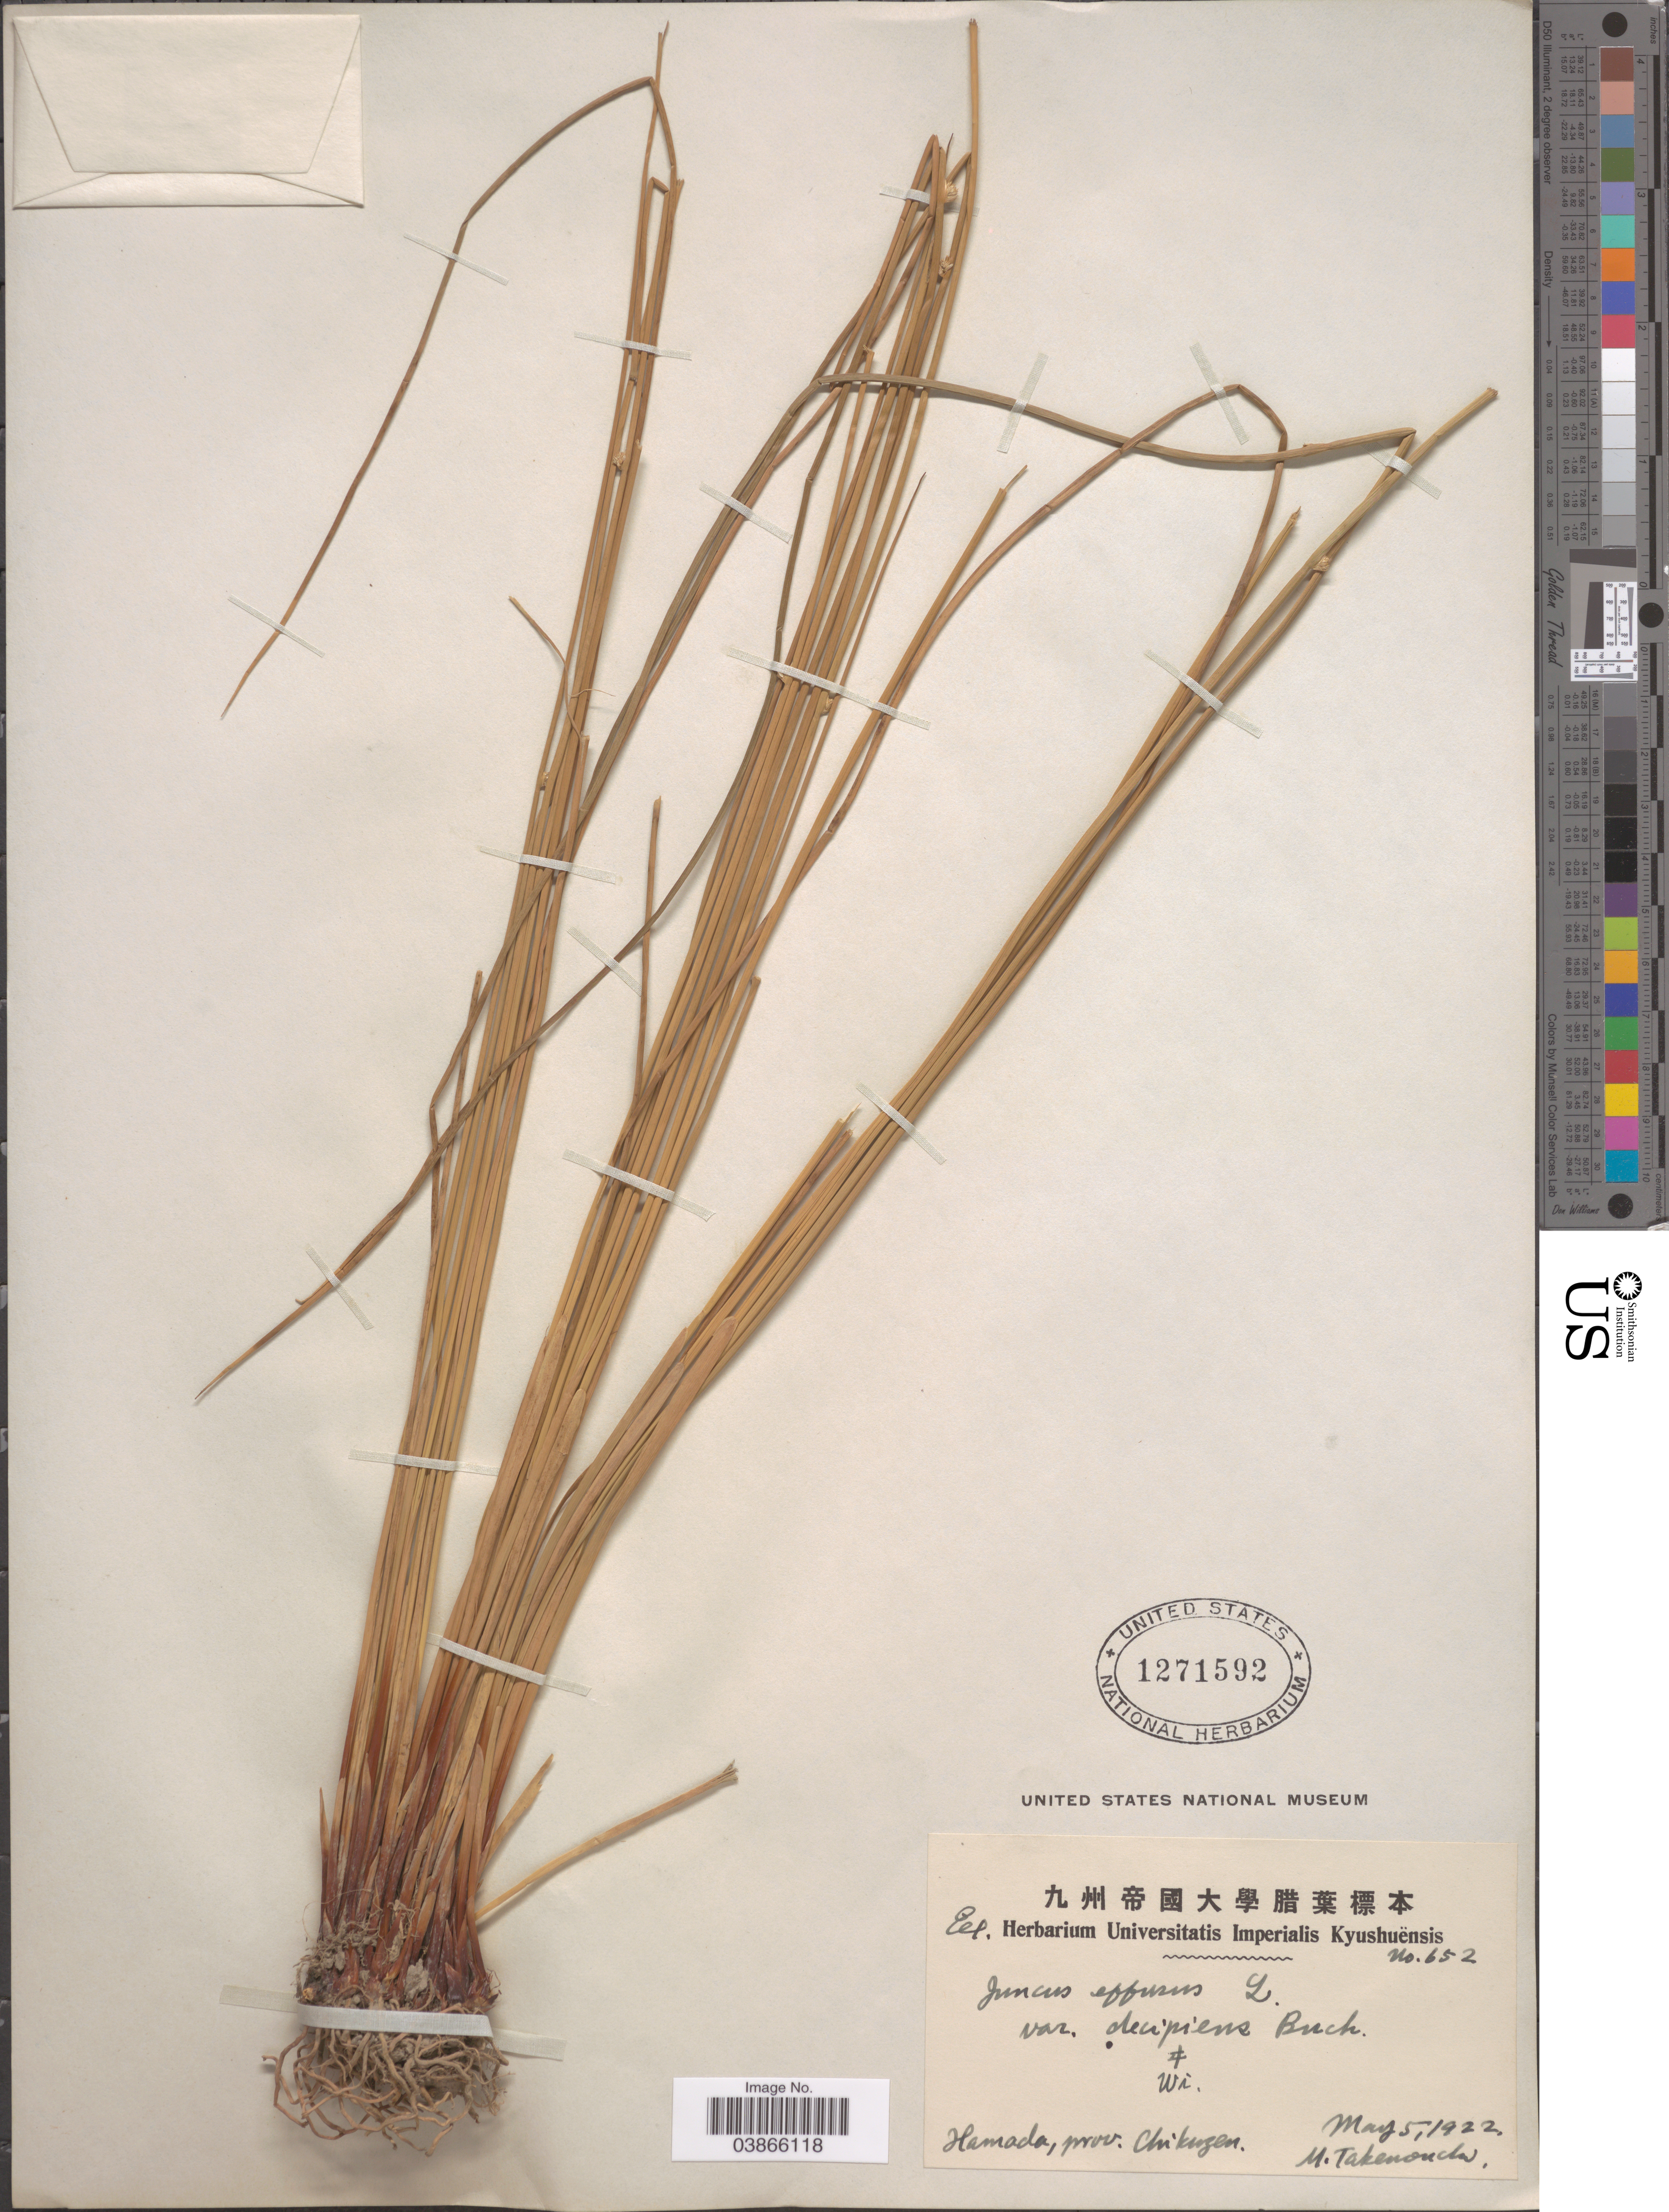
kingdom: Plantae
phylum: Tracheophyta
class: Liliopsida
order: Poales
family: Juncaceae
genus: Juncus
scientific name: Juncus effusus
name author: L.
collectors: M. Takenouchi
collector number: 652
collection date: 1922-05-05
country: Japan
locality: Kyushuënsis. Hamada, prov. Chikuzen.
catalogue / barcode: US 1271592